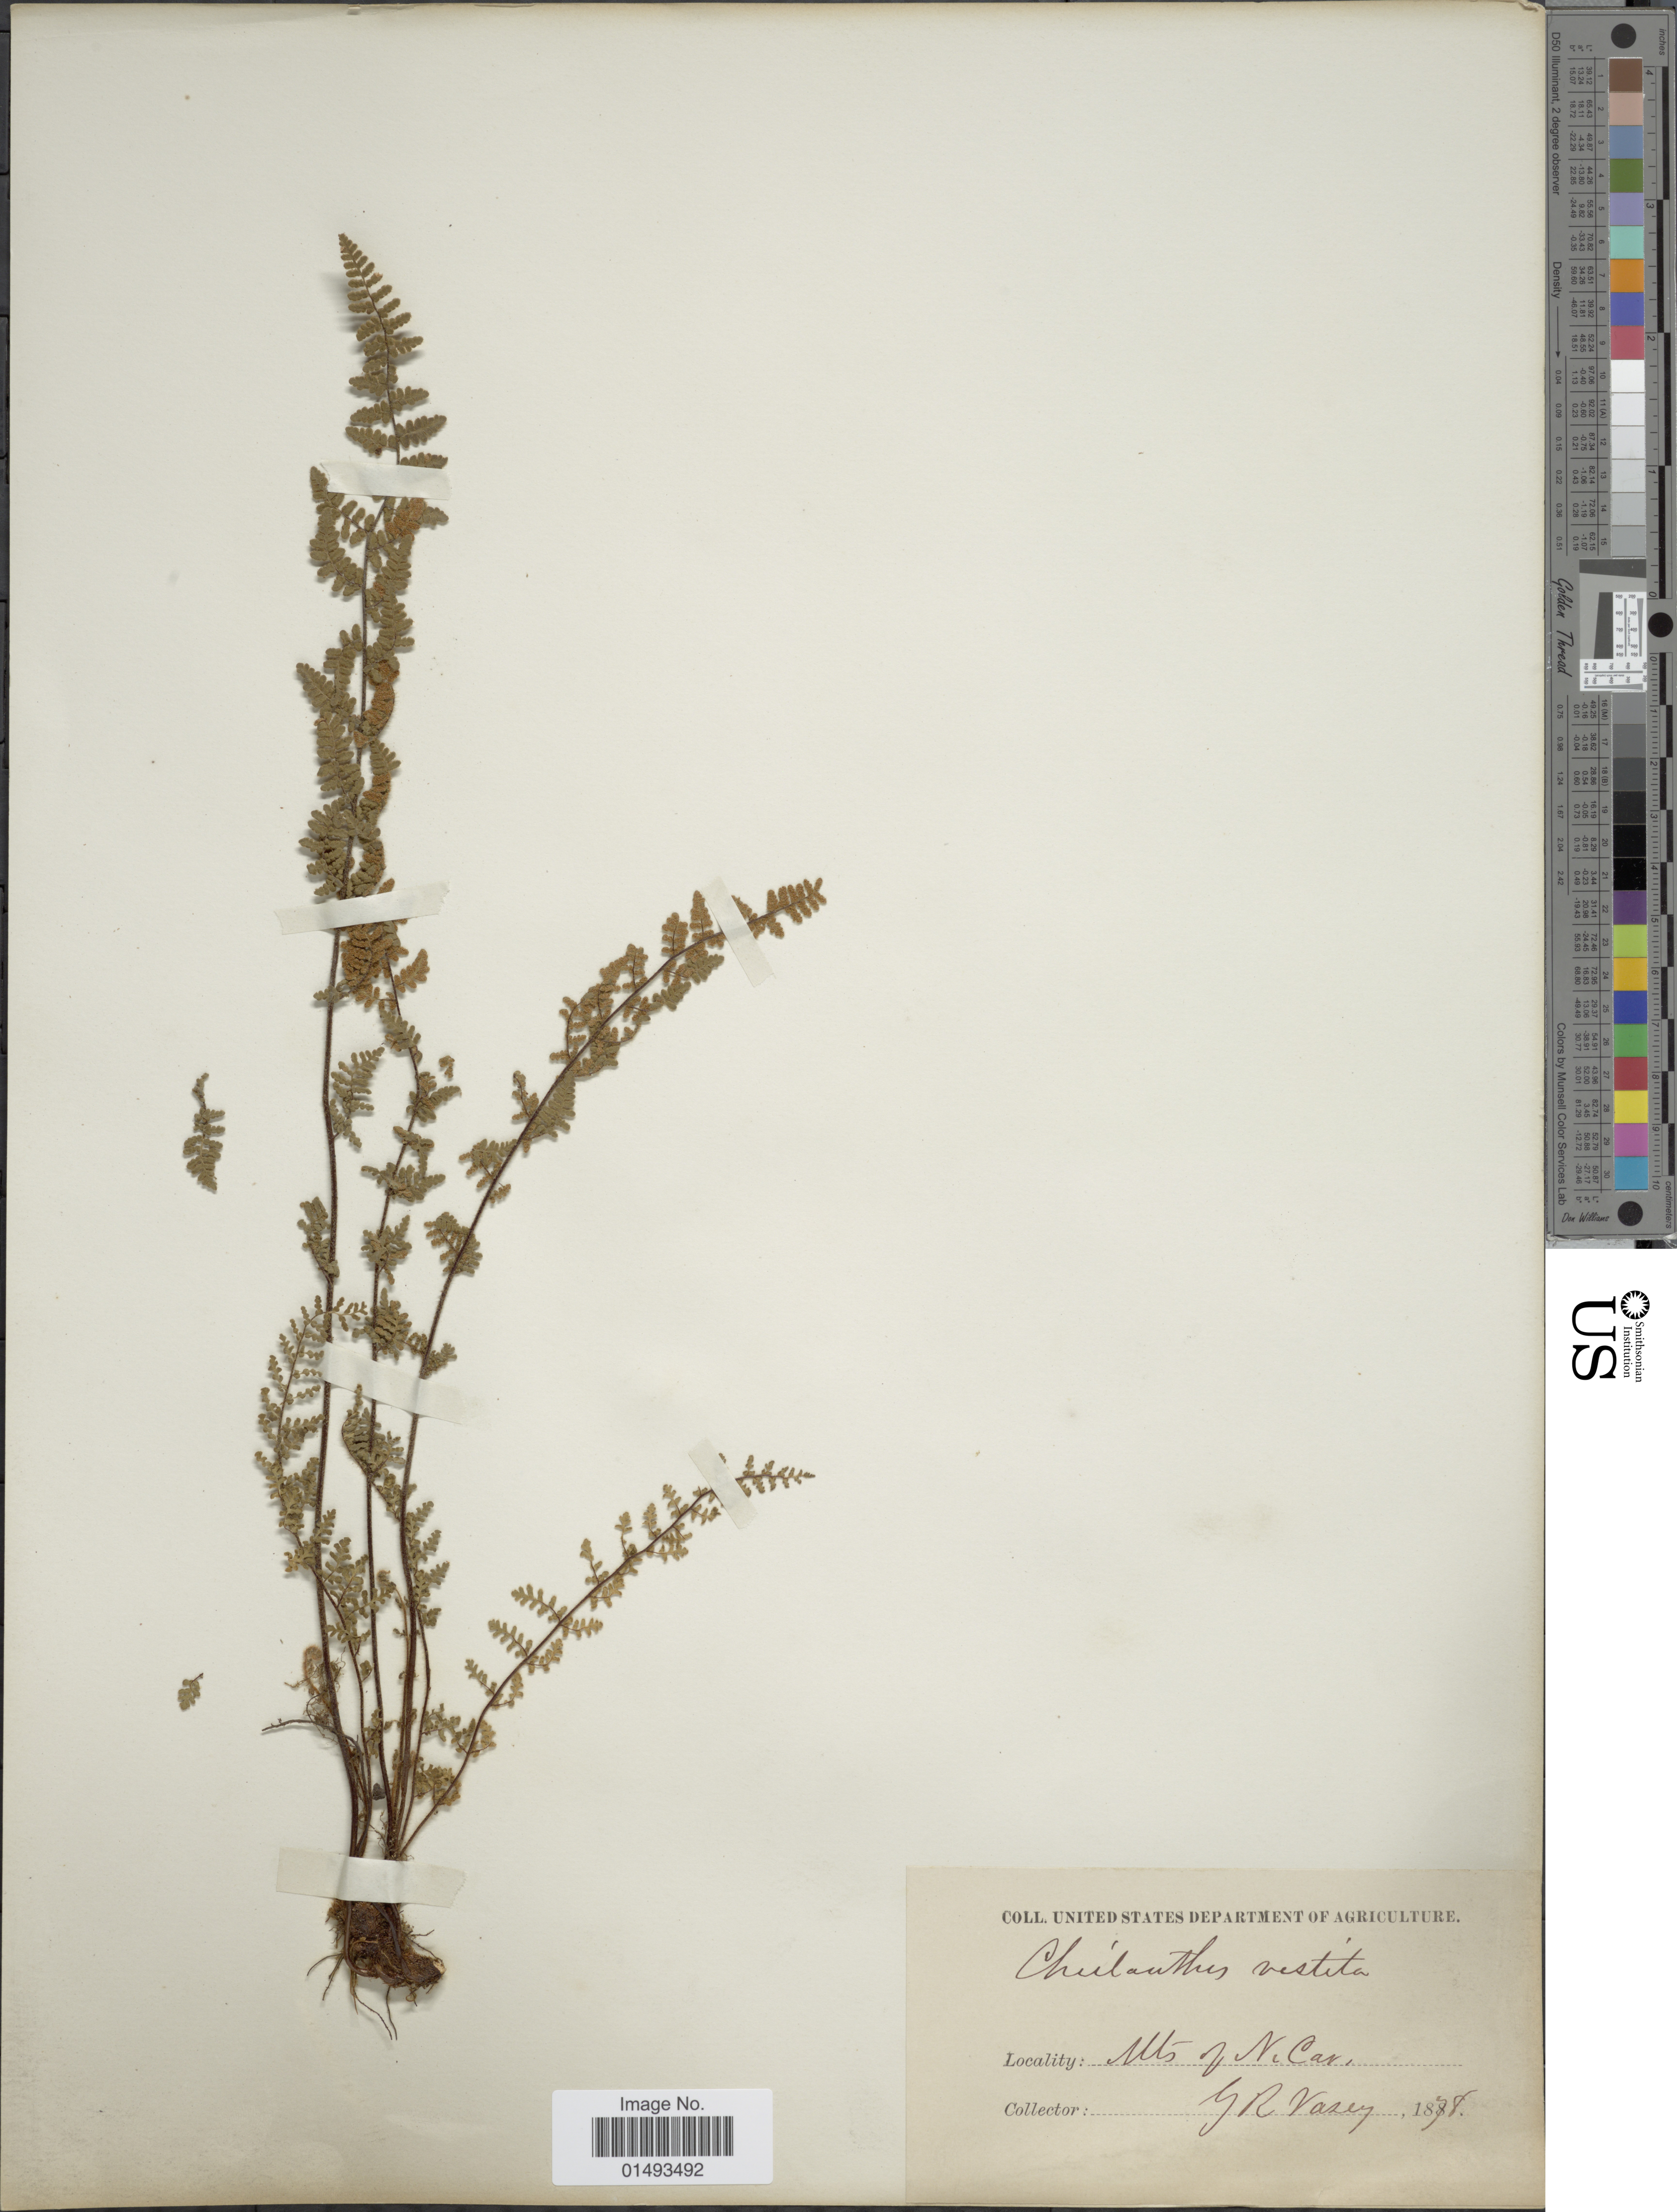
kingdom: Plantae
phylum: Tracheophyta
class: Polypodiopsida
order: Polypodiales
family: Pteridaceae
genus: Myriopteris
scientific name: Myriopteris lanosa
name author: (Michx.) Grusz & Windham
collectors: G. R. Vasey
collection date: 1878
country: United States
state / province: North Carolina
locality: Mts. of N. Car